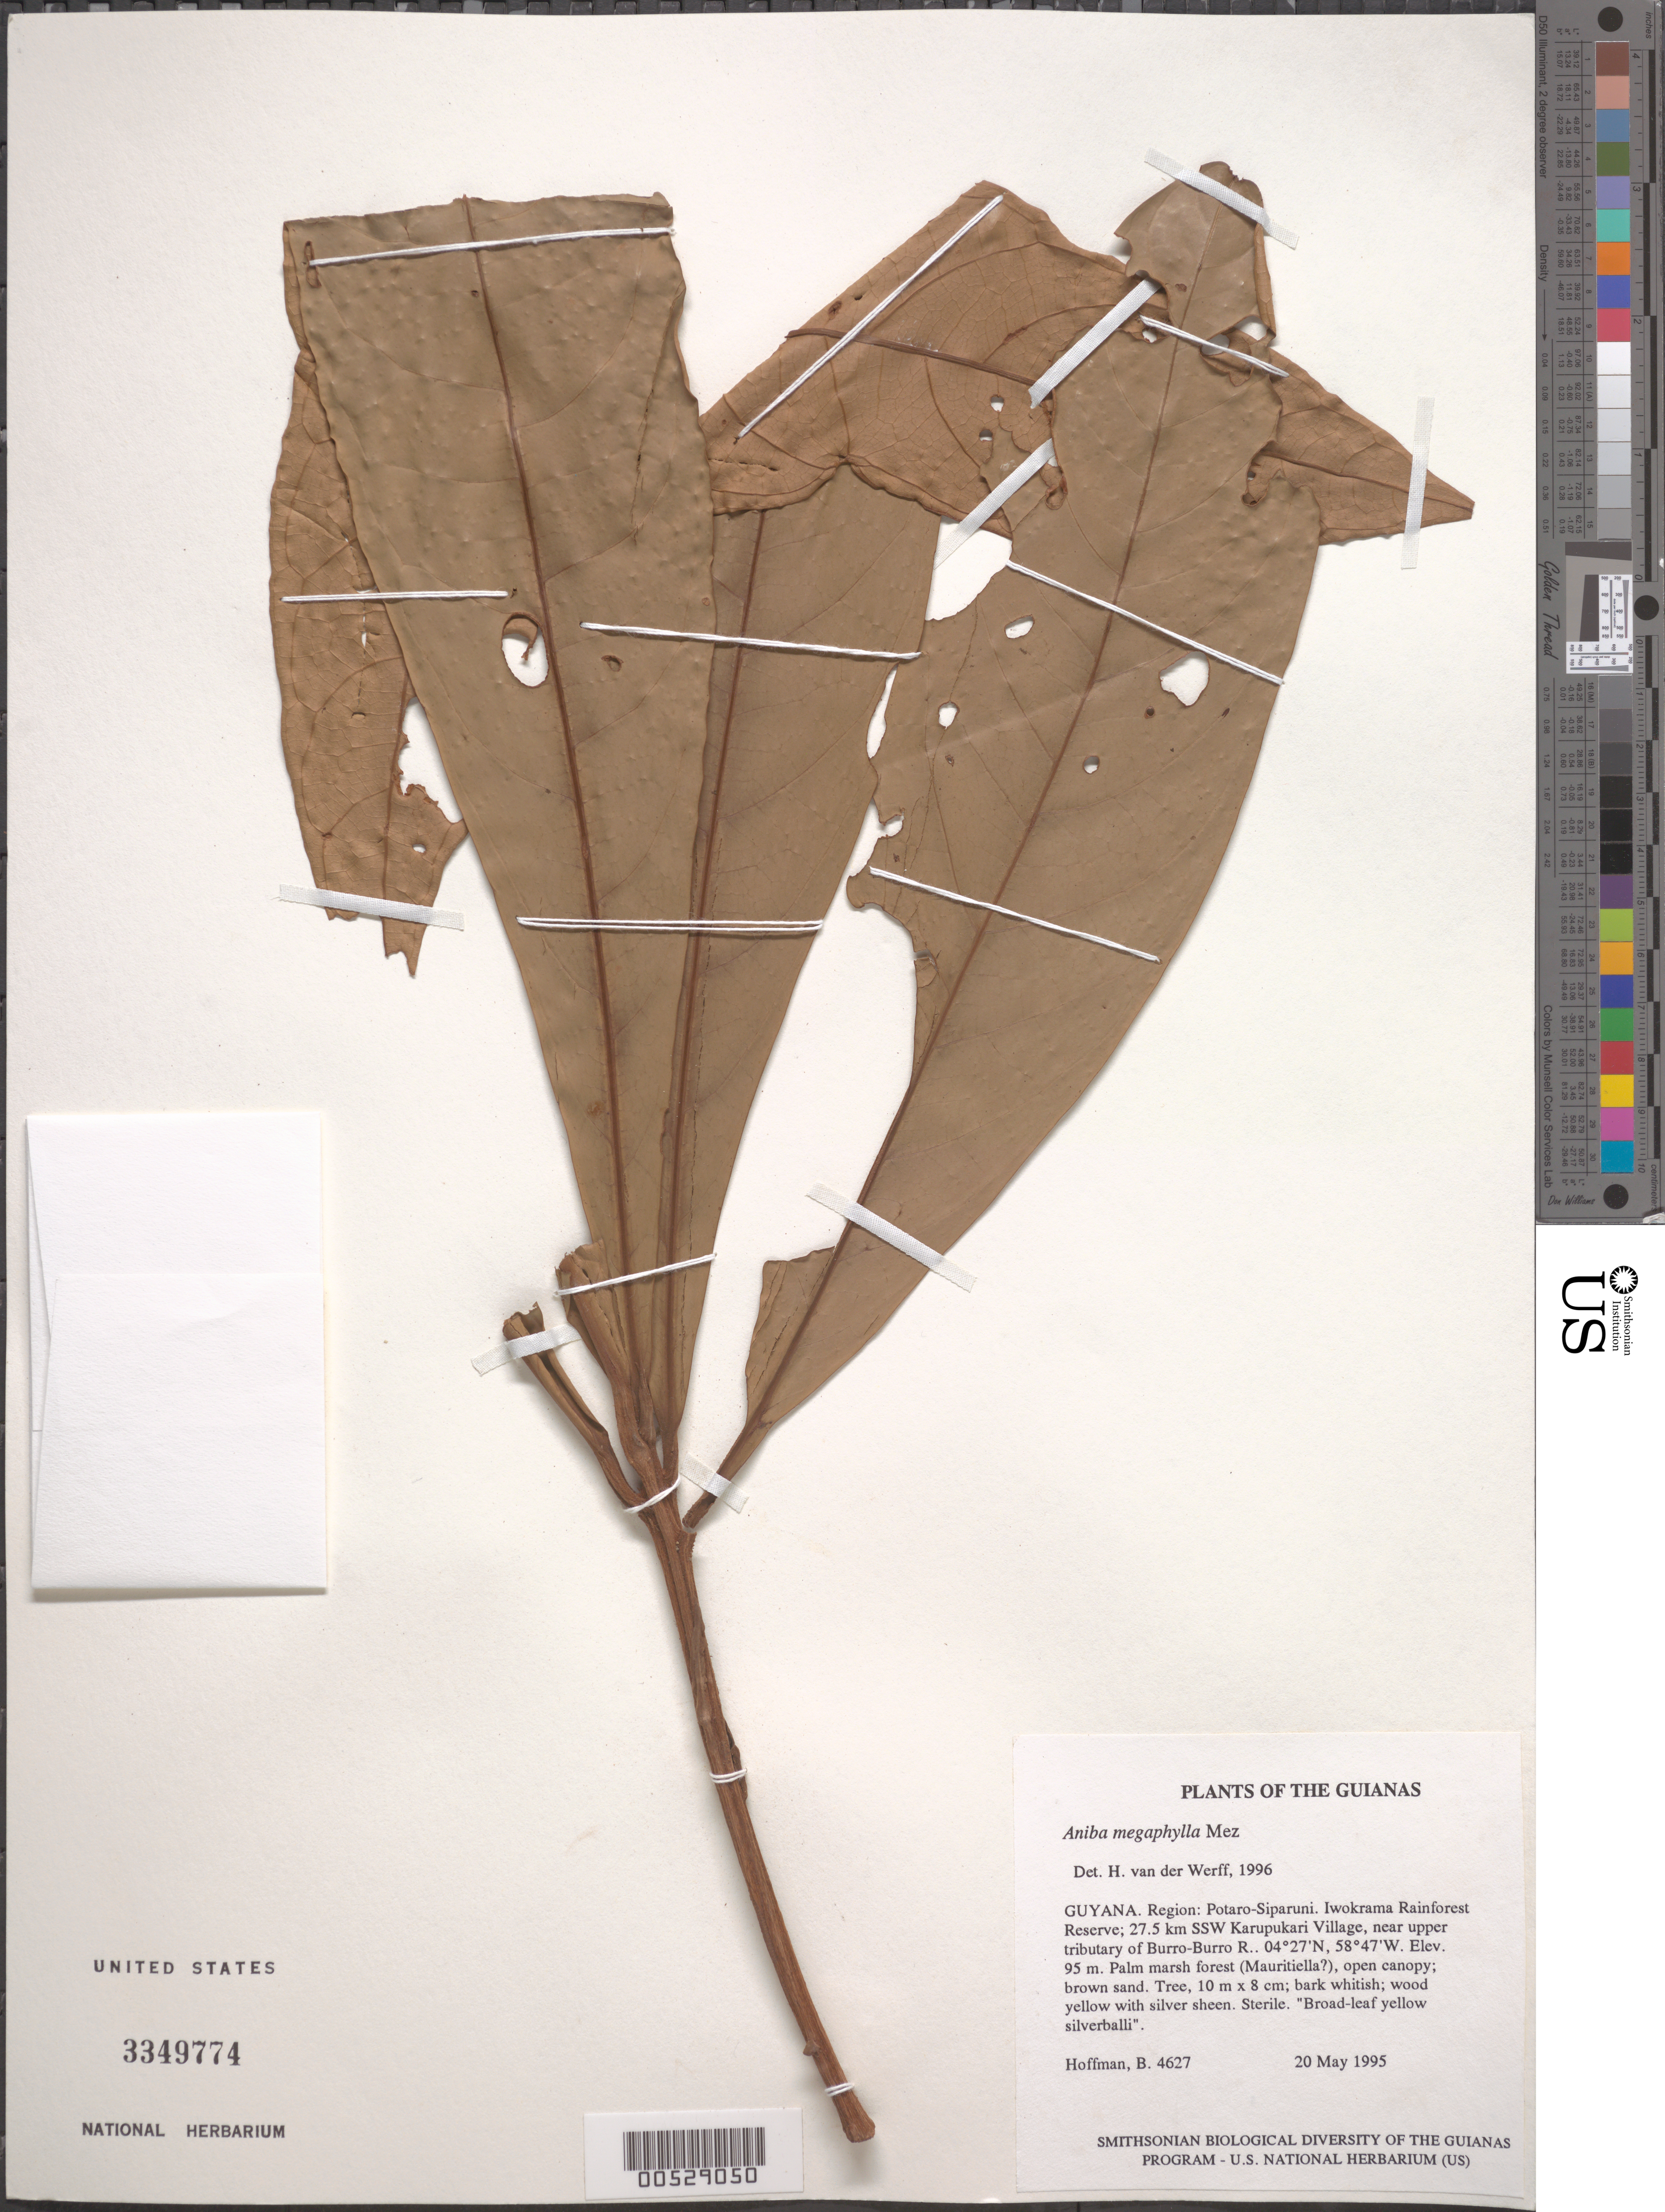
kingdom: Plantae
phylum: Tracheophyta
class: Magnoliopsida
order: Laurales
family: Lauraceae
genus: Aniba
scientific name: Aniba megaphylla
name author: Mez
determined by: van der Werff, H., (MO), Missouri Botanical Garden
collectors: B. Hoffman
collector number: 4627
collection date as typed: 20 May 1995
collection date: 1995-05-20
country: Guyana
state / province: Potaro-Siparuni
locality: Iwokrama Rainforest Reserve; 27.5 km SSW of Karupukari Village, near upper tributary of Burro-Burro River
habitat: Palm marsh forest (Mauritiella), open canopy; brown sand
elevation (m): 95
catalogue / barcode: US 3349774